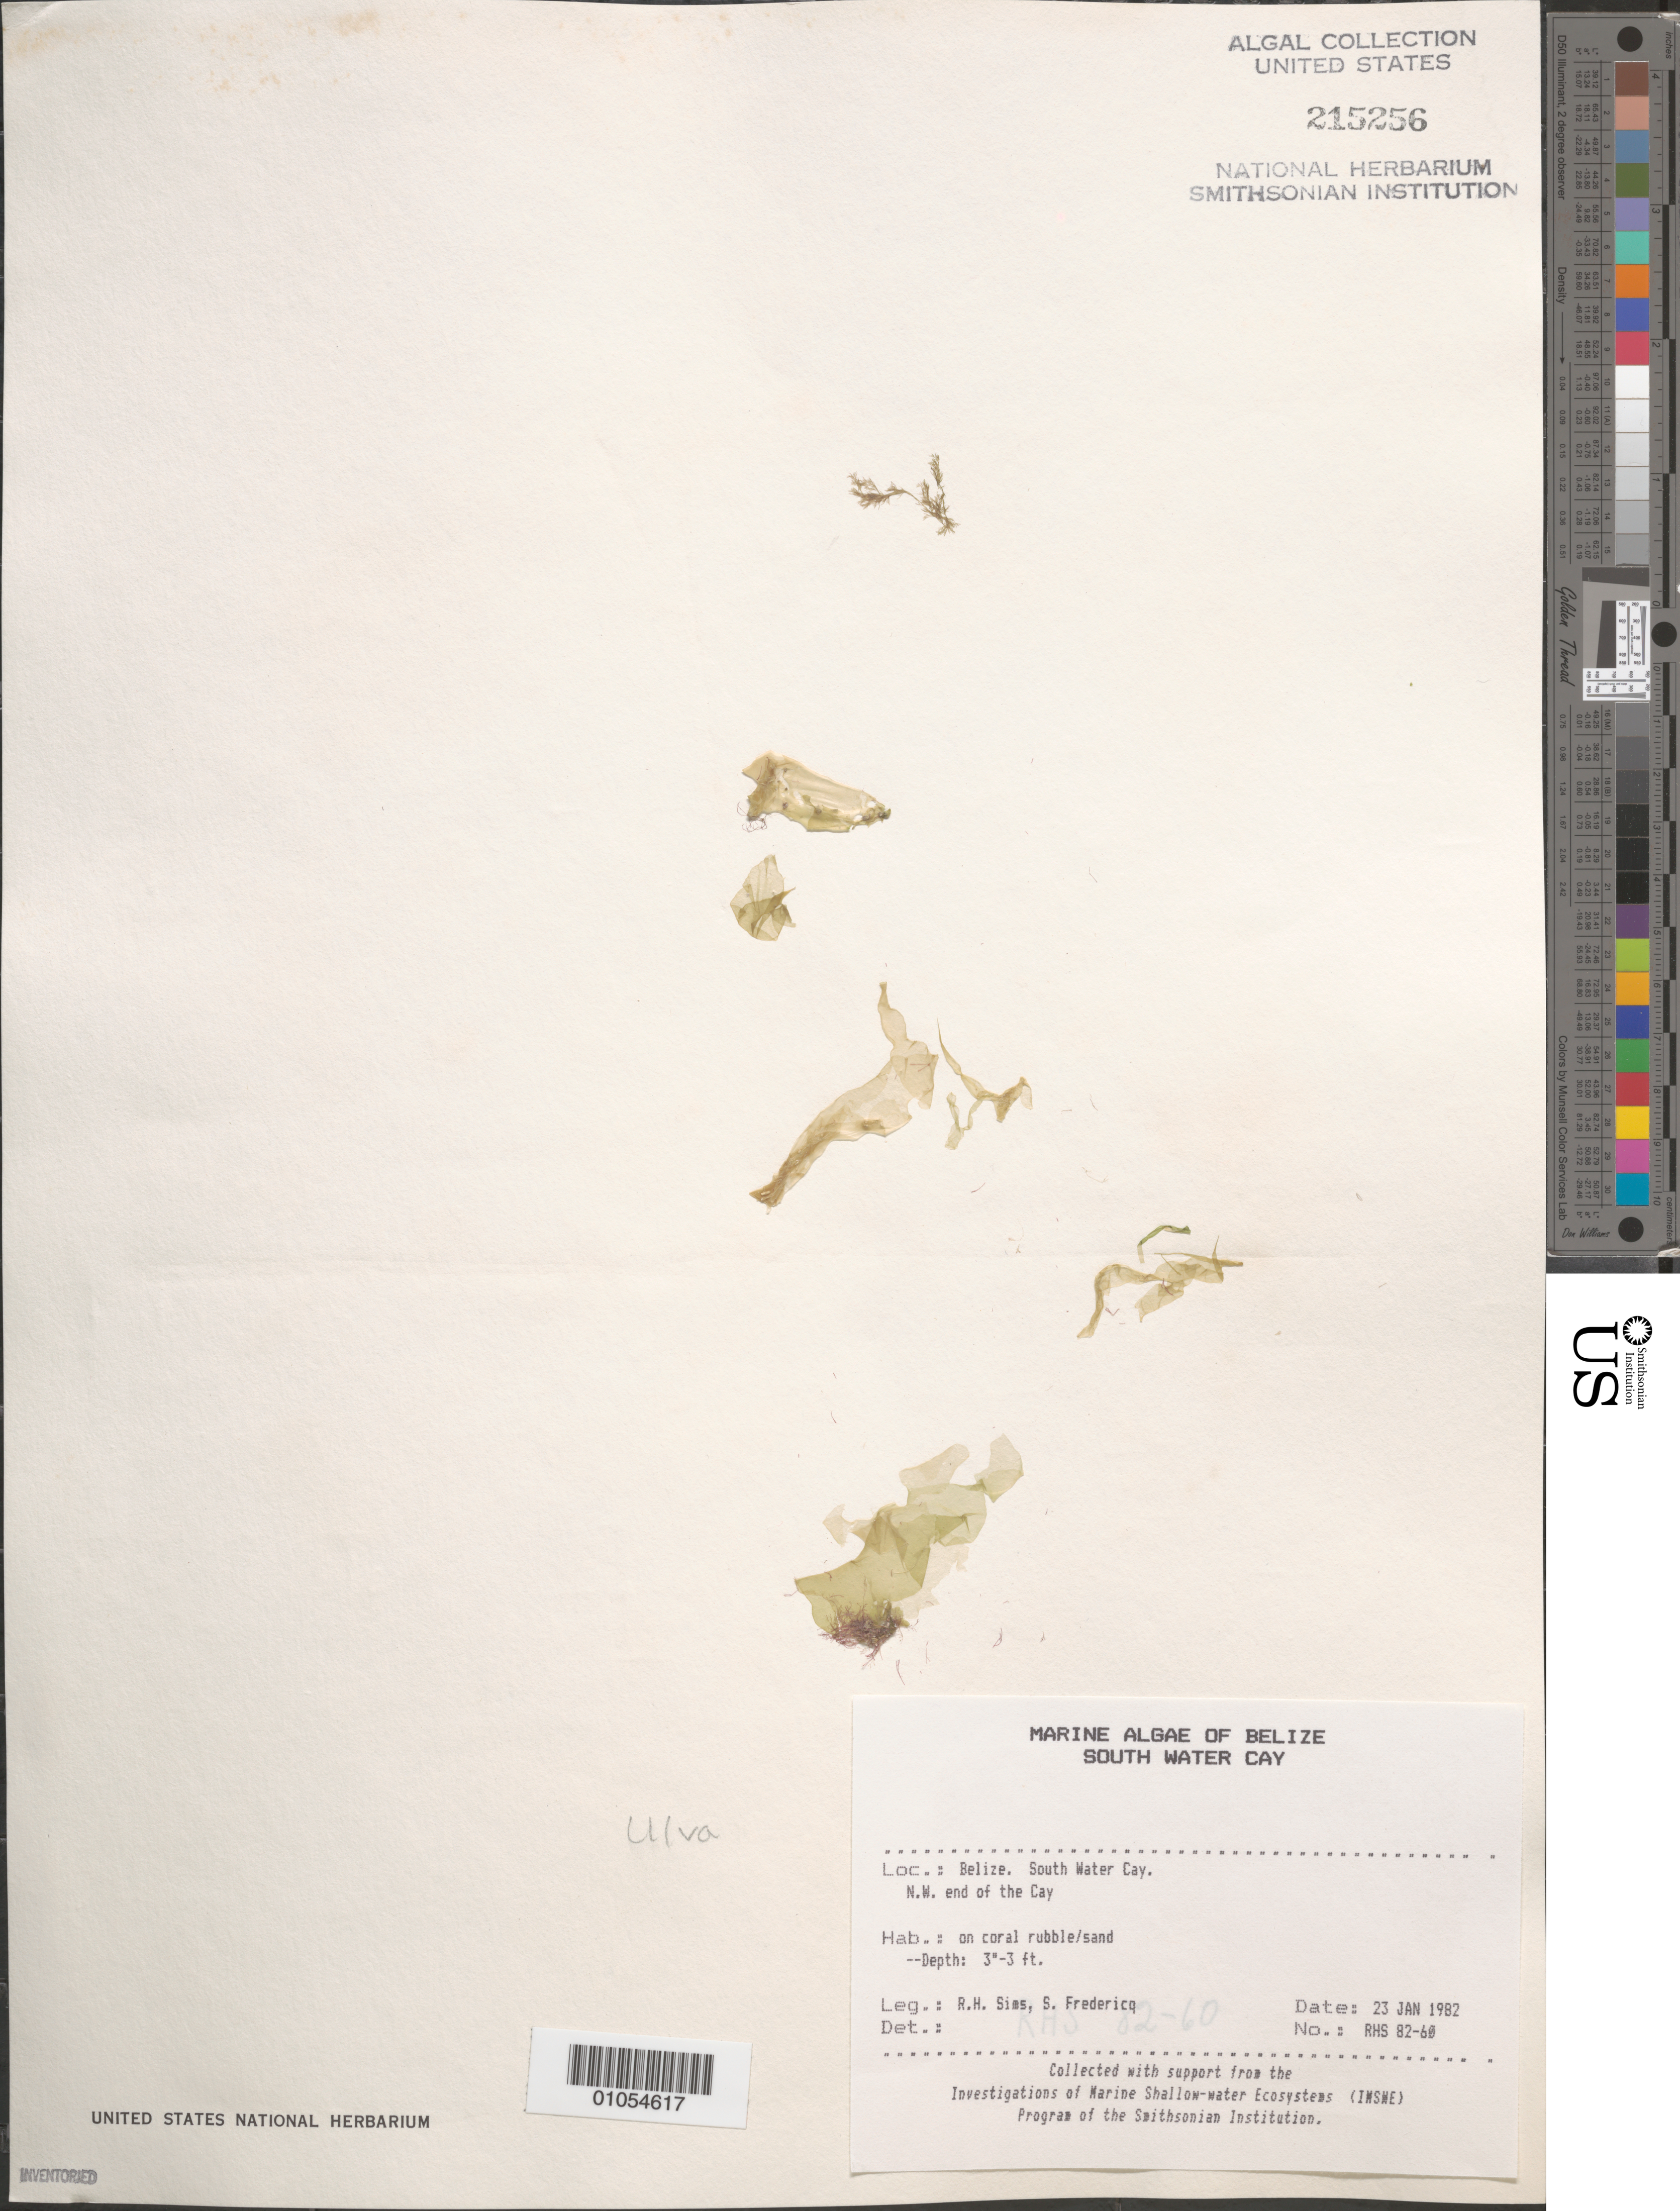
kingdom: Plantae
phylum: Chlorophyta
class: Ulvophyceae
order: Ulvales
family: Ulvaceae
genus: Ulva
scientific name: Ulva sp.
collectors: R. H. Sims & S. Fredericq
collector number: RHS 82-60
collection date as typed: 23 Jan 1982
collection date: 1982-01-23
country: Belize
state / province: Stann Creek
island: South Water Cay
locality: Northwest end of cay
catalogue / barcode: US 215256